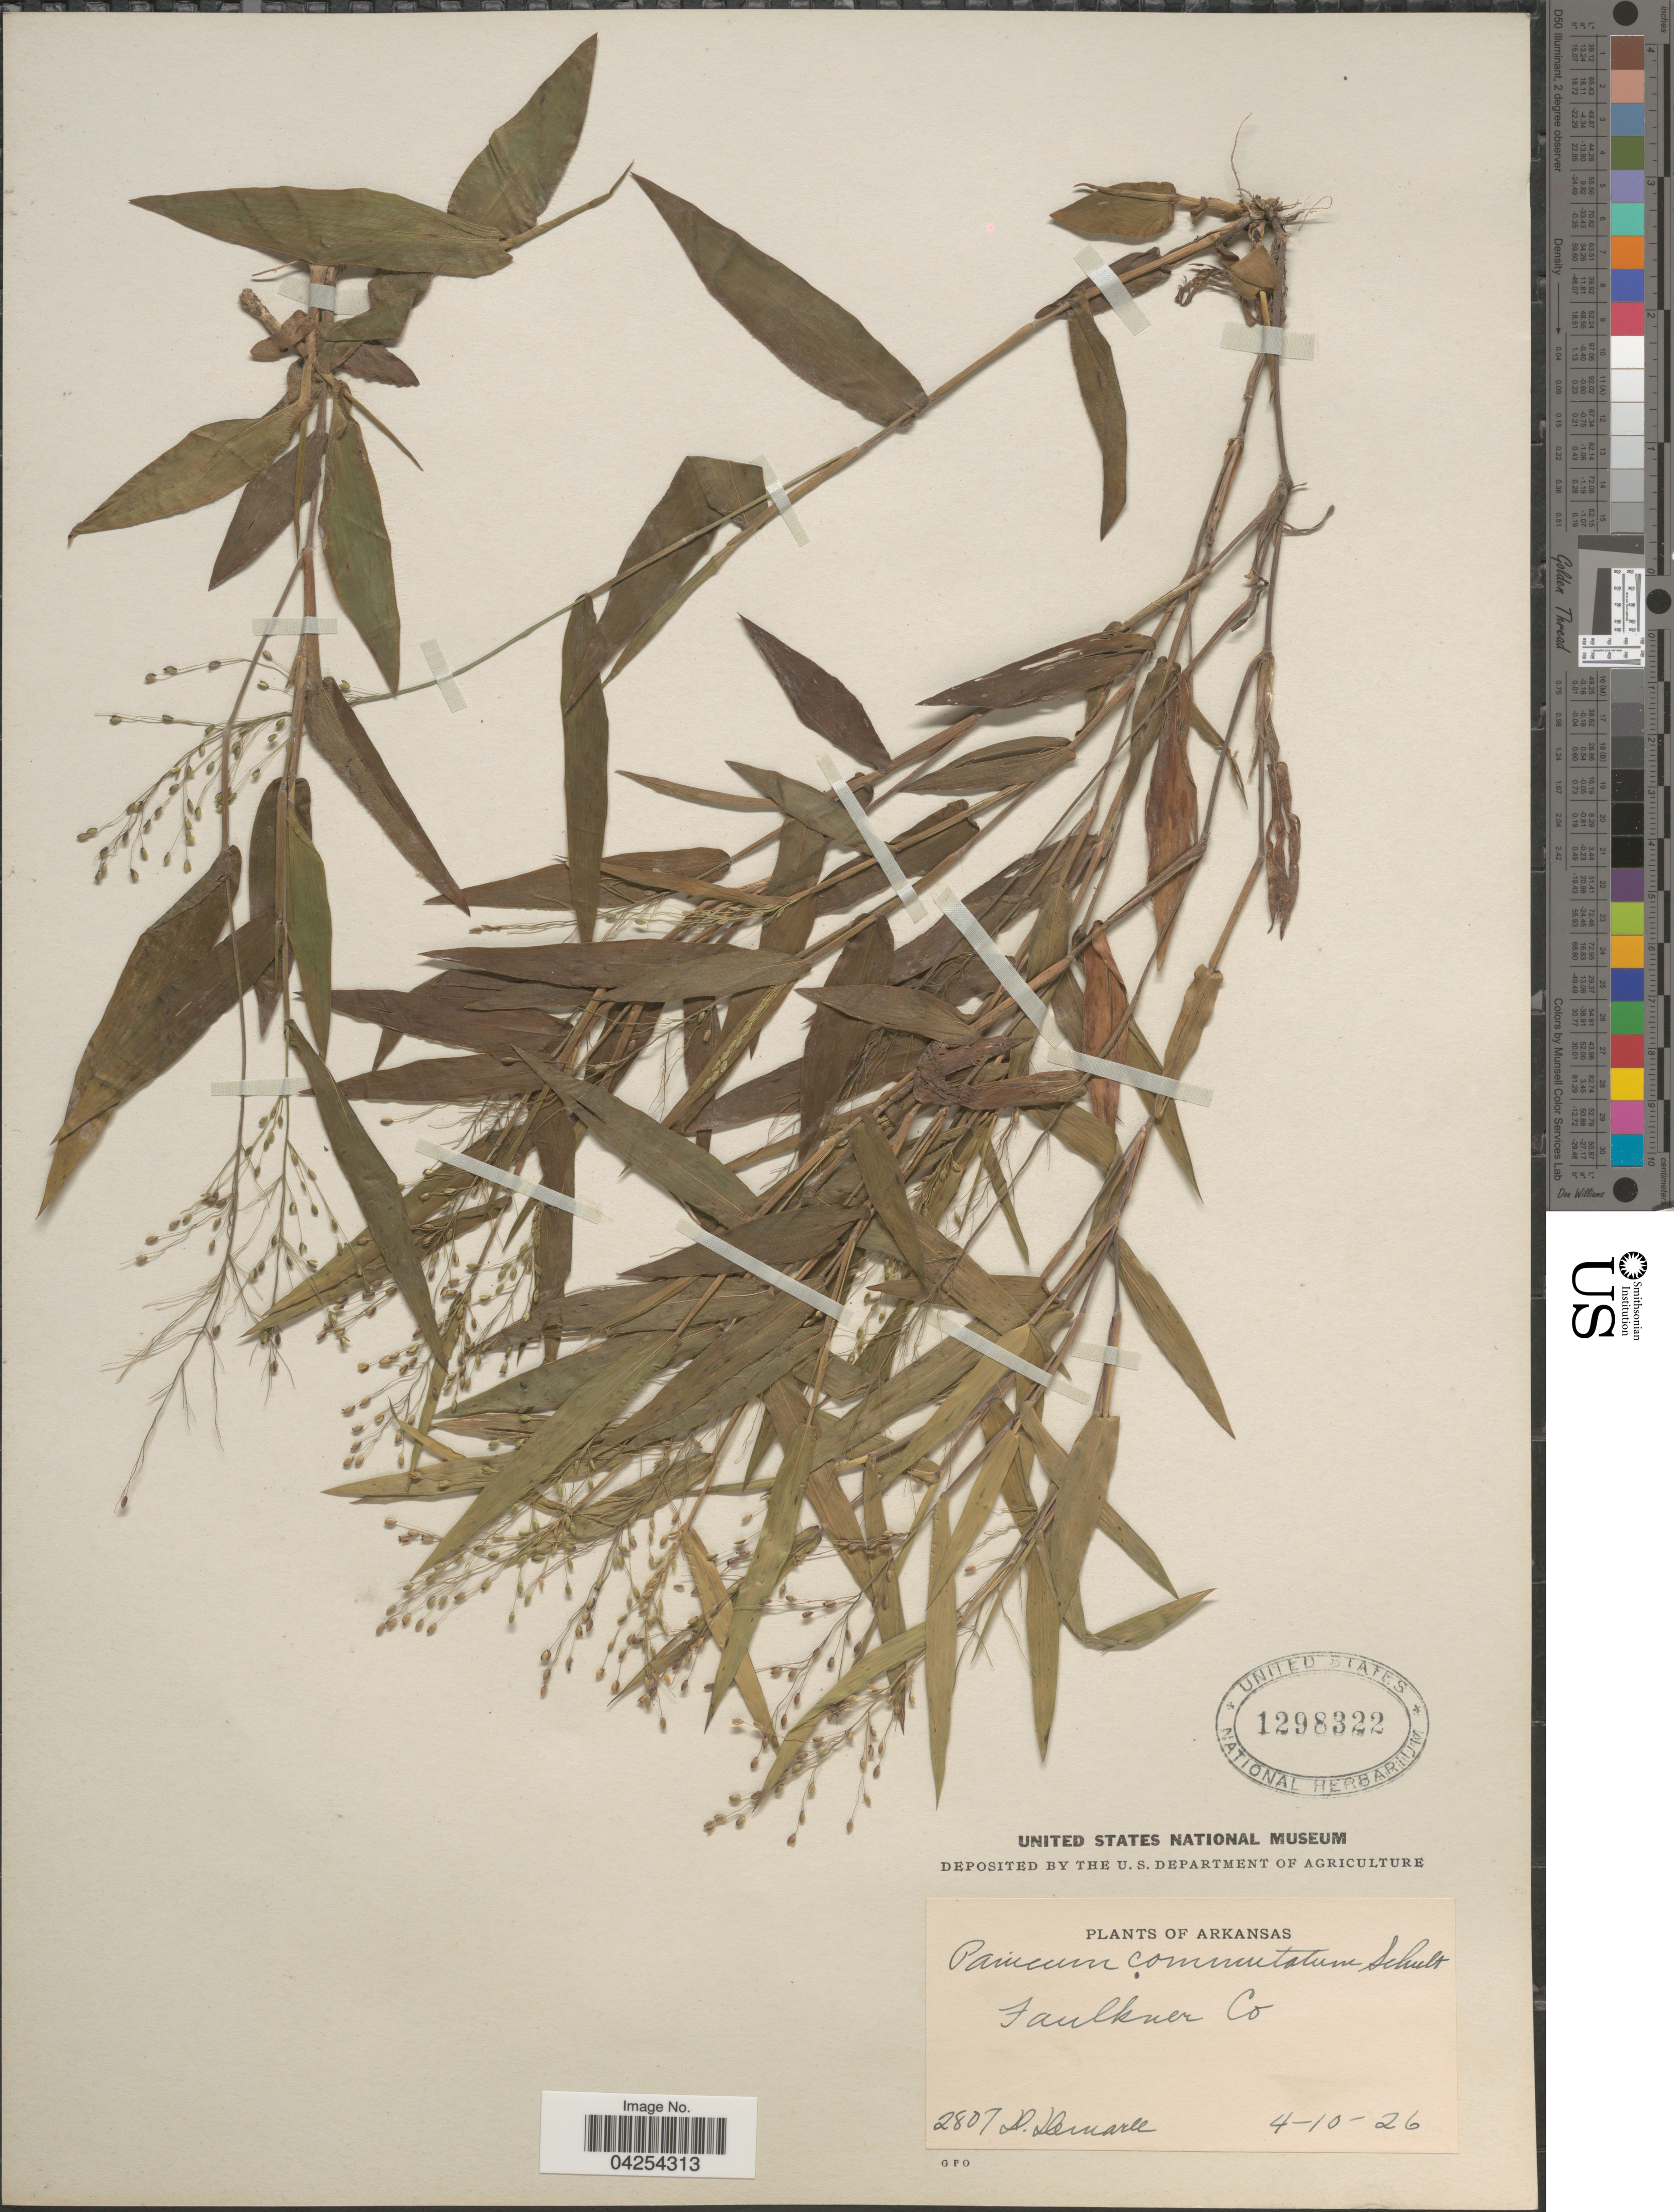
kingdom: Plantae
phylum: Tracheophyta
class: Liliopsida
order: Poales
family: Poaceae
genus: Dichanthelium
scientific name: Dichanthelium commutatum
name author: (Schult.) Gould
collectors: D. Demaree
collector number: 2807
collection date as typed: Transcribed d/m/y: 10/4/26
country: United States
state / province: Arkansas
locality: Faulkner Co.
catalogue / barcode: US 1298322